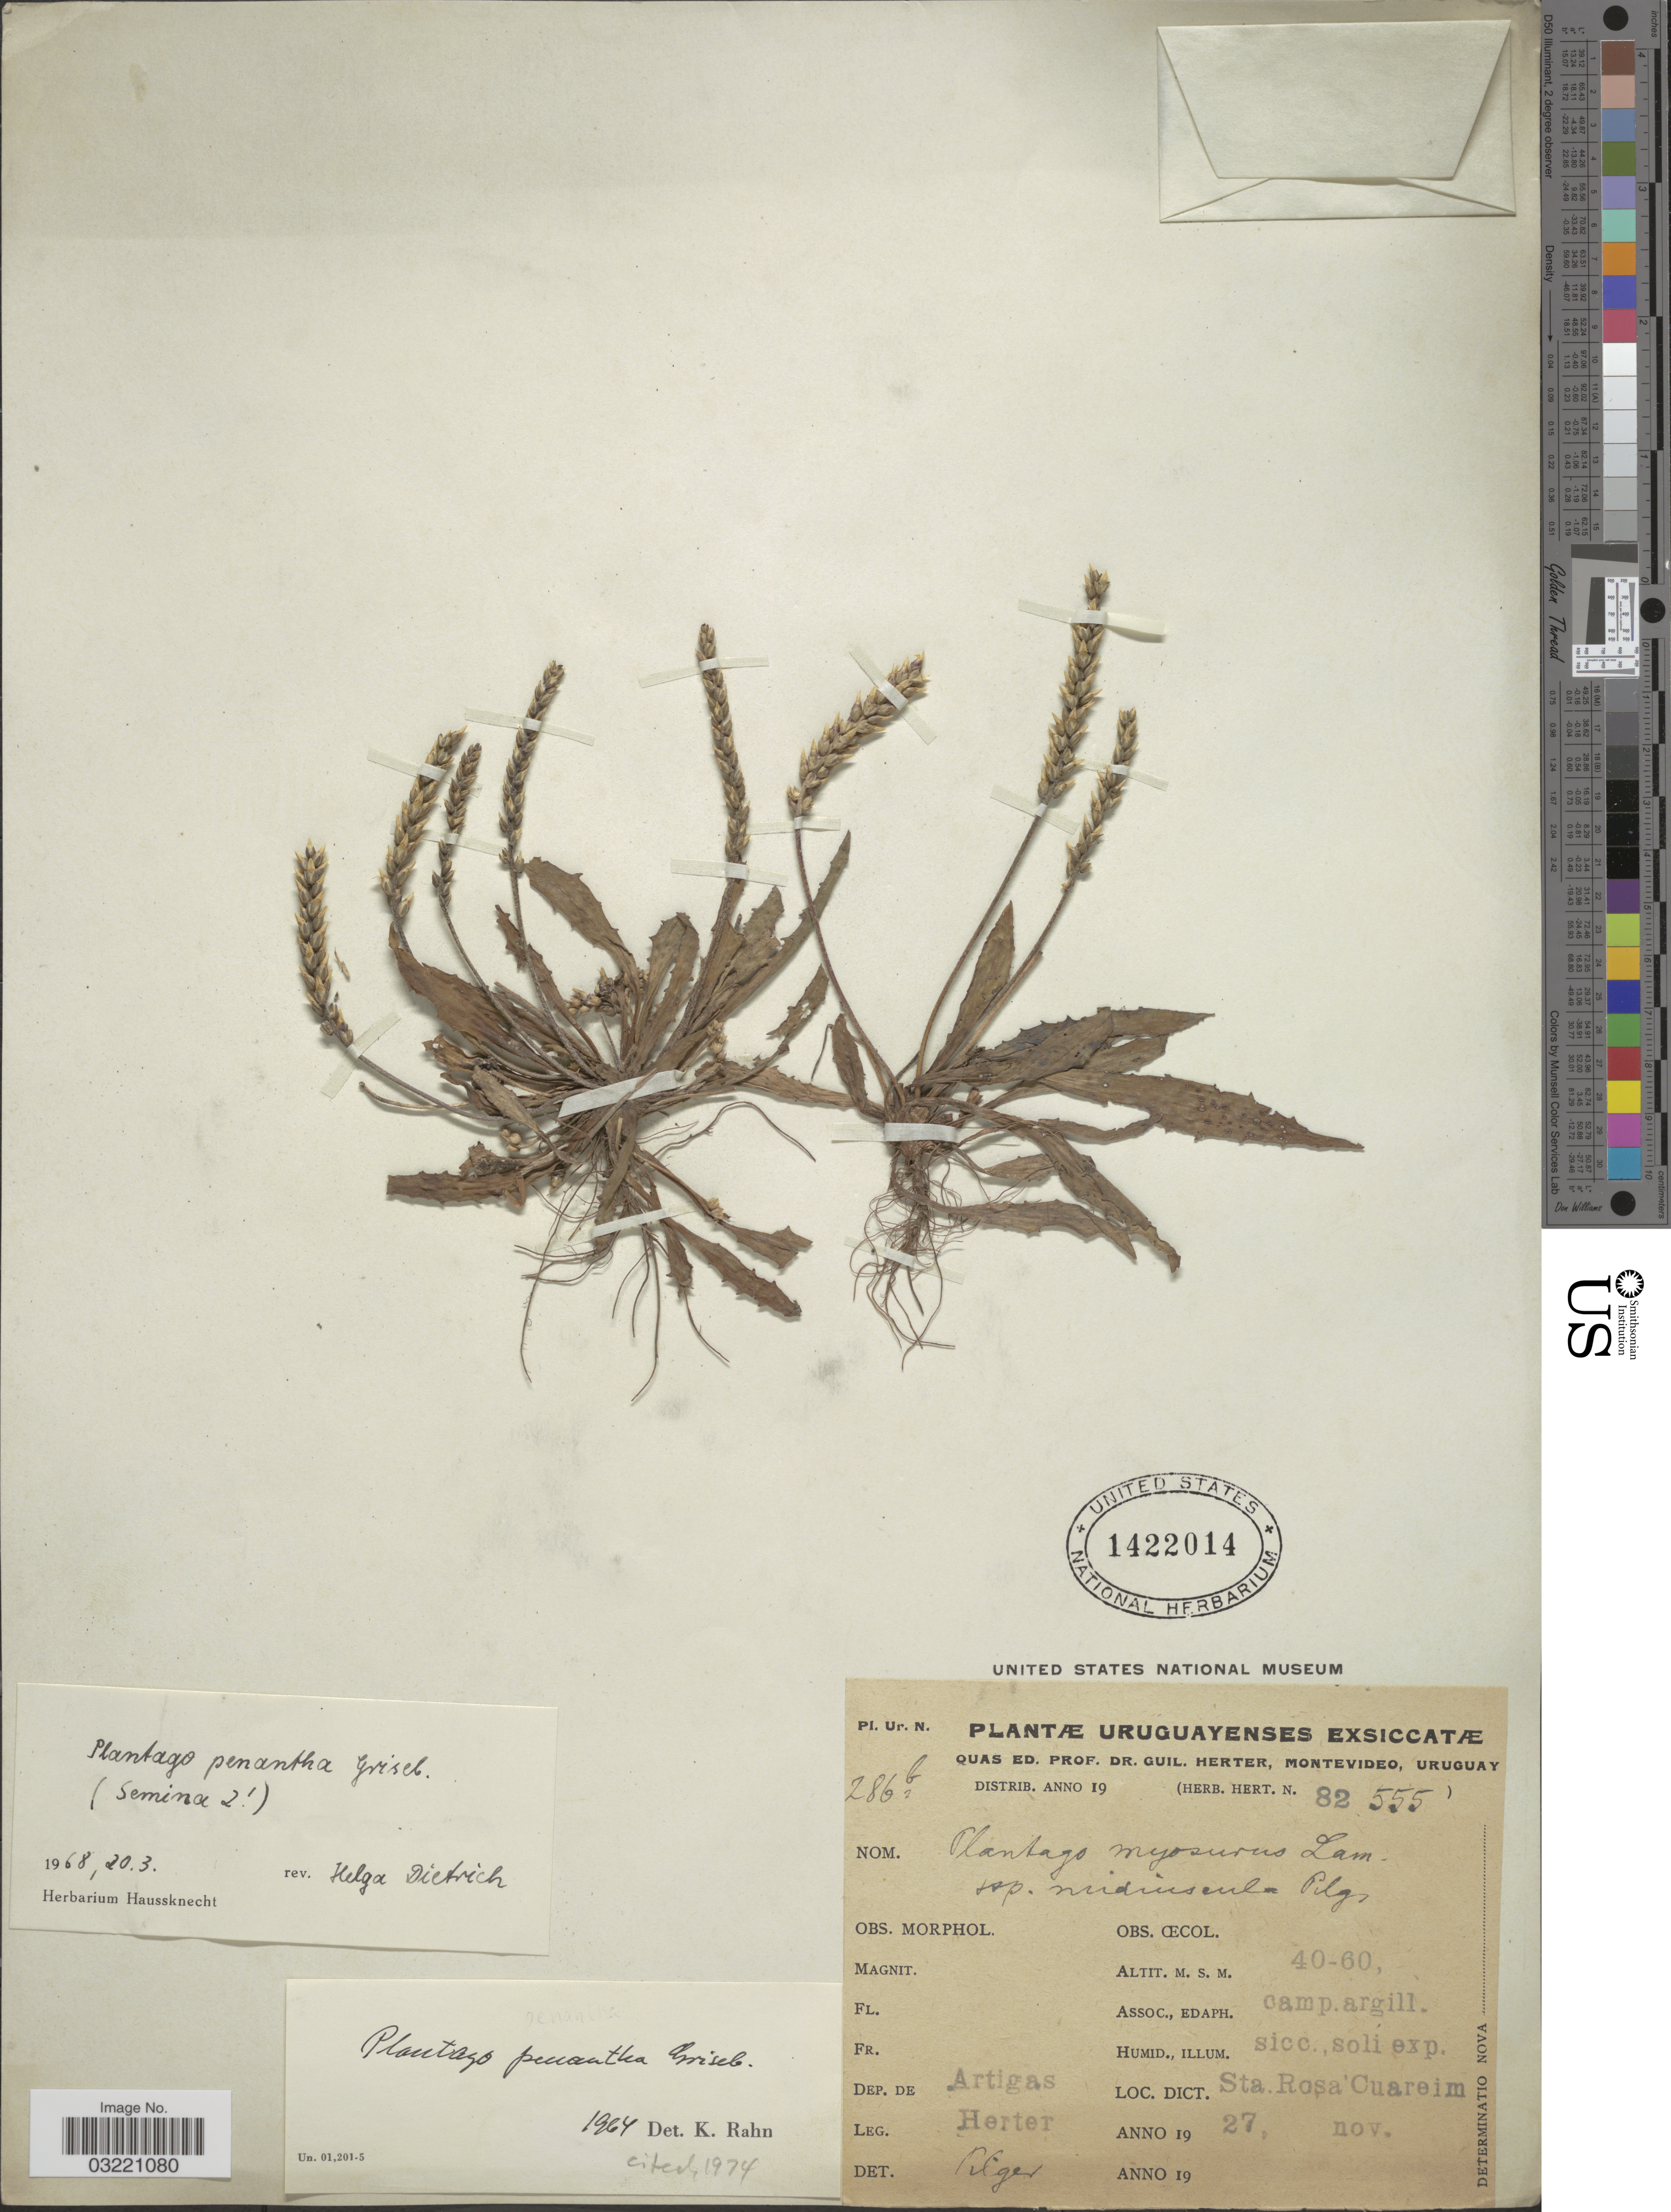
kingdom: Plantae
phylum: Tracheophyta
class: Magnoliopsida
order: Lamiales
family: Plantaginaceae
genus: Plantago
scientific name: Plantago penantha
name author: Griseb.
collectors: G. Herter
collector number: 286b./82555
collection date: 1927-11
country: Uruguay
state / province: Artigas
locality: Dep. de Artigas, Sta. Rosa Cuareim.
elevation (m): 40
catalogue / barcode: US 1422014